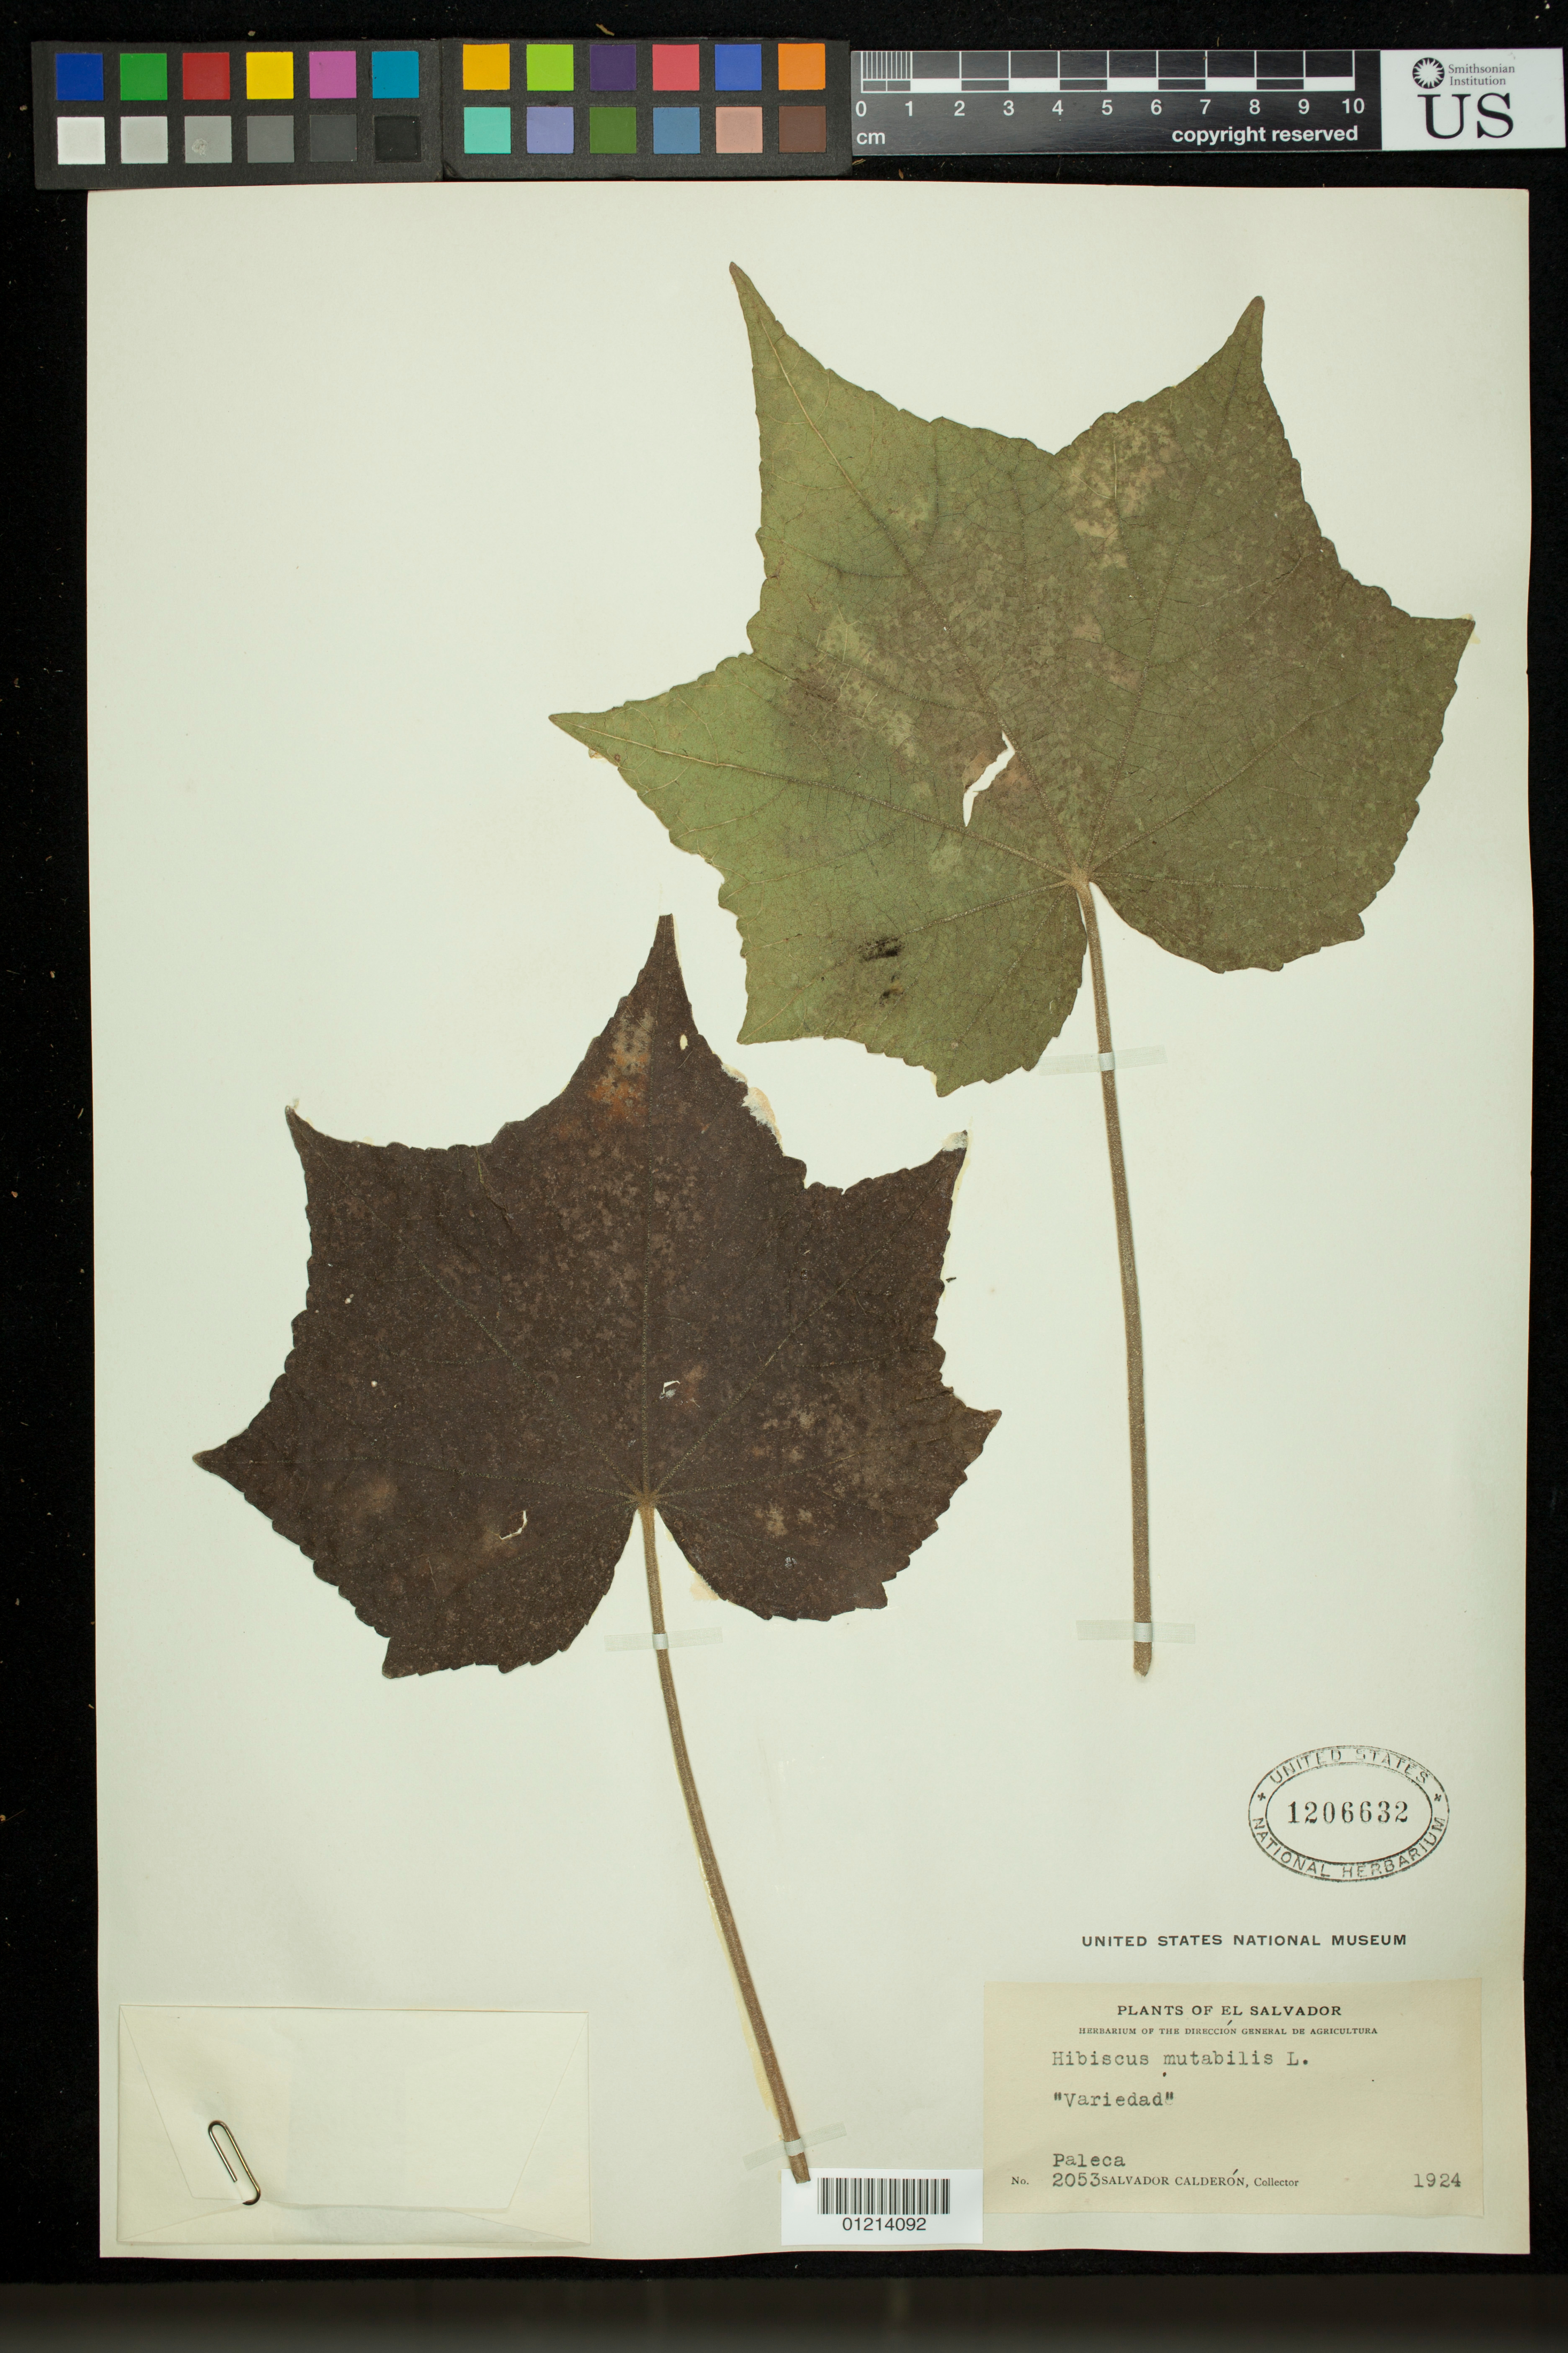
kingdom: Plantae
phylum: Tracheophyta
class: Magnoliopsida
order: Malvales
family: Malvaceae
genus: Hibiscus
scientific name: Hibiscus mutabilis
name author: L.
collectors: S. Calderón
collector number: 2053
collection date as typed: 1924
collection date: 1924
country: El Salvador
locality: Paleca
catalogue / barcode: US 1206632